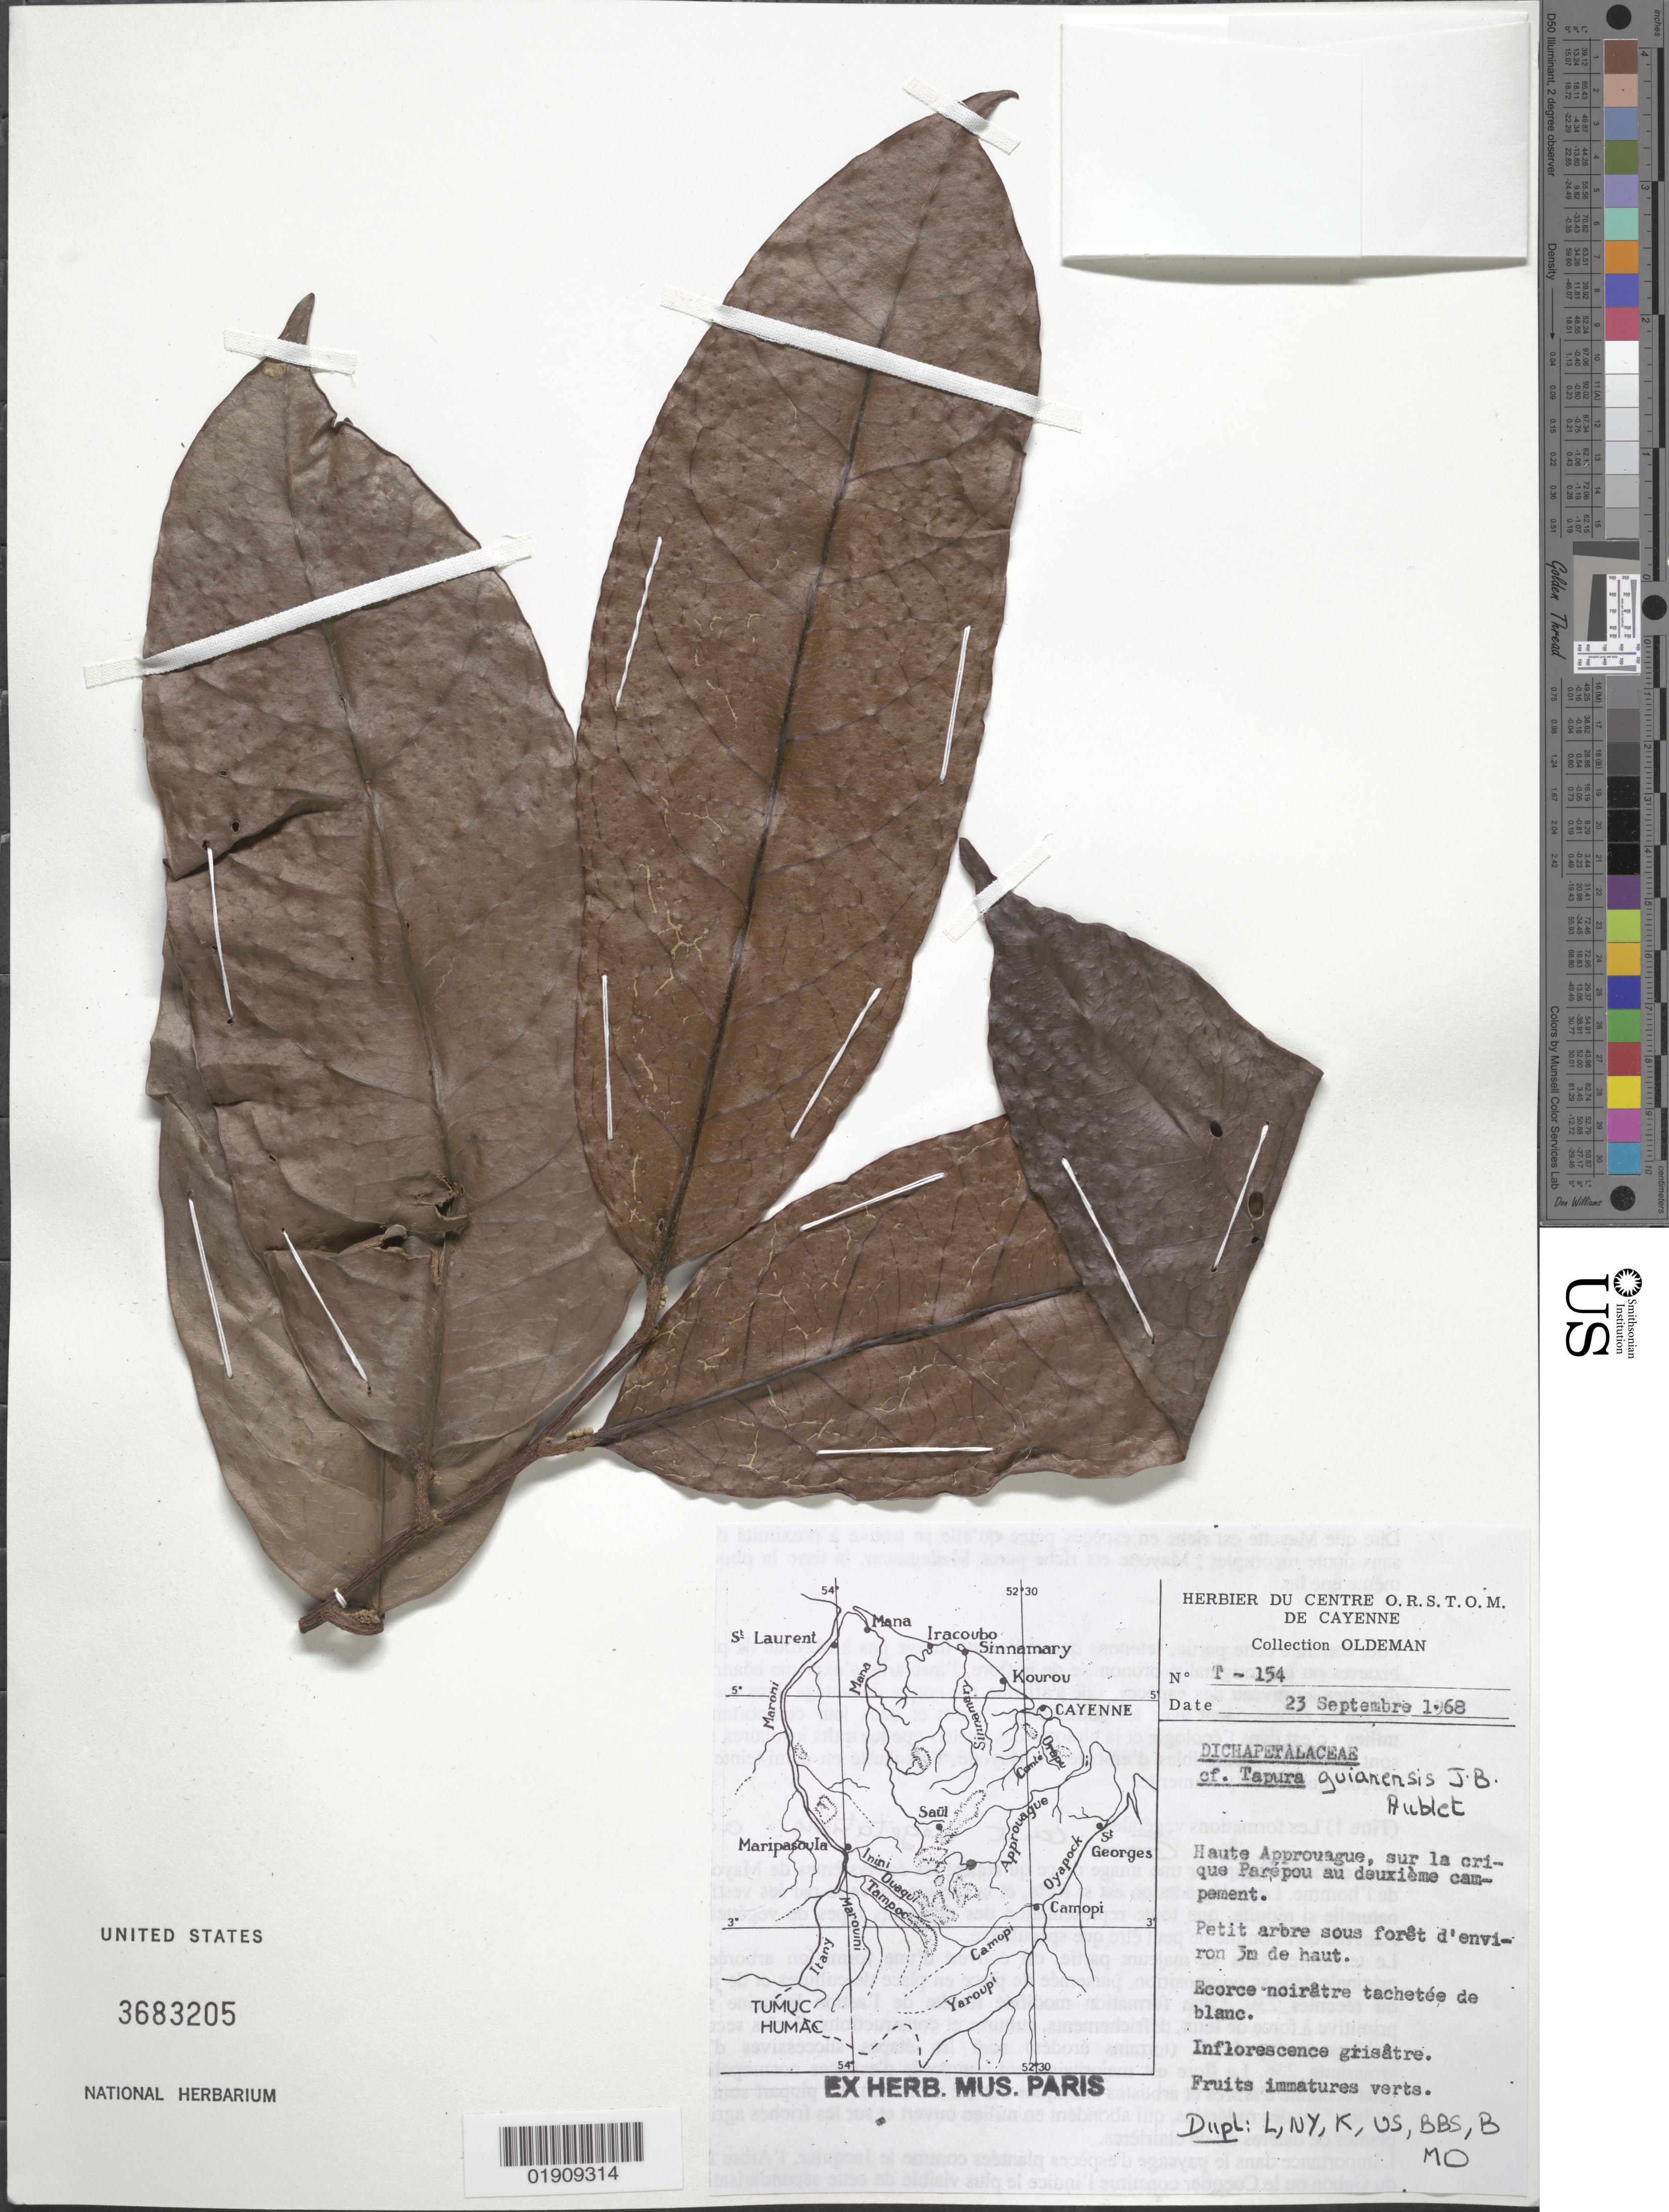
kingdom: Plantae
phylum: Tracheophyta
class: Magnoliopsida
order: Malpighiales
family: Dichapetalaceae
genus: Tapura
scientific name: Tapura guianensis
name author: Aubl.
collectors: R. Oldeman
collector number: T 154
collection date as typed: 23-Sep-68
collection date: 1968-09-23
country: French Guiana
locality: Haute Approuague, Crique Parépou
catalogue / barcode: US 3683205